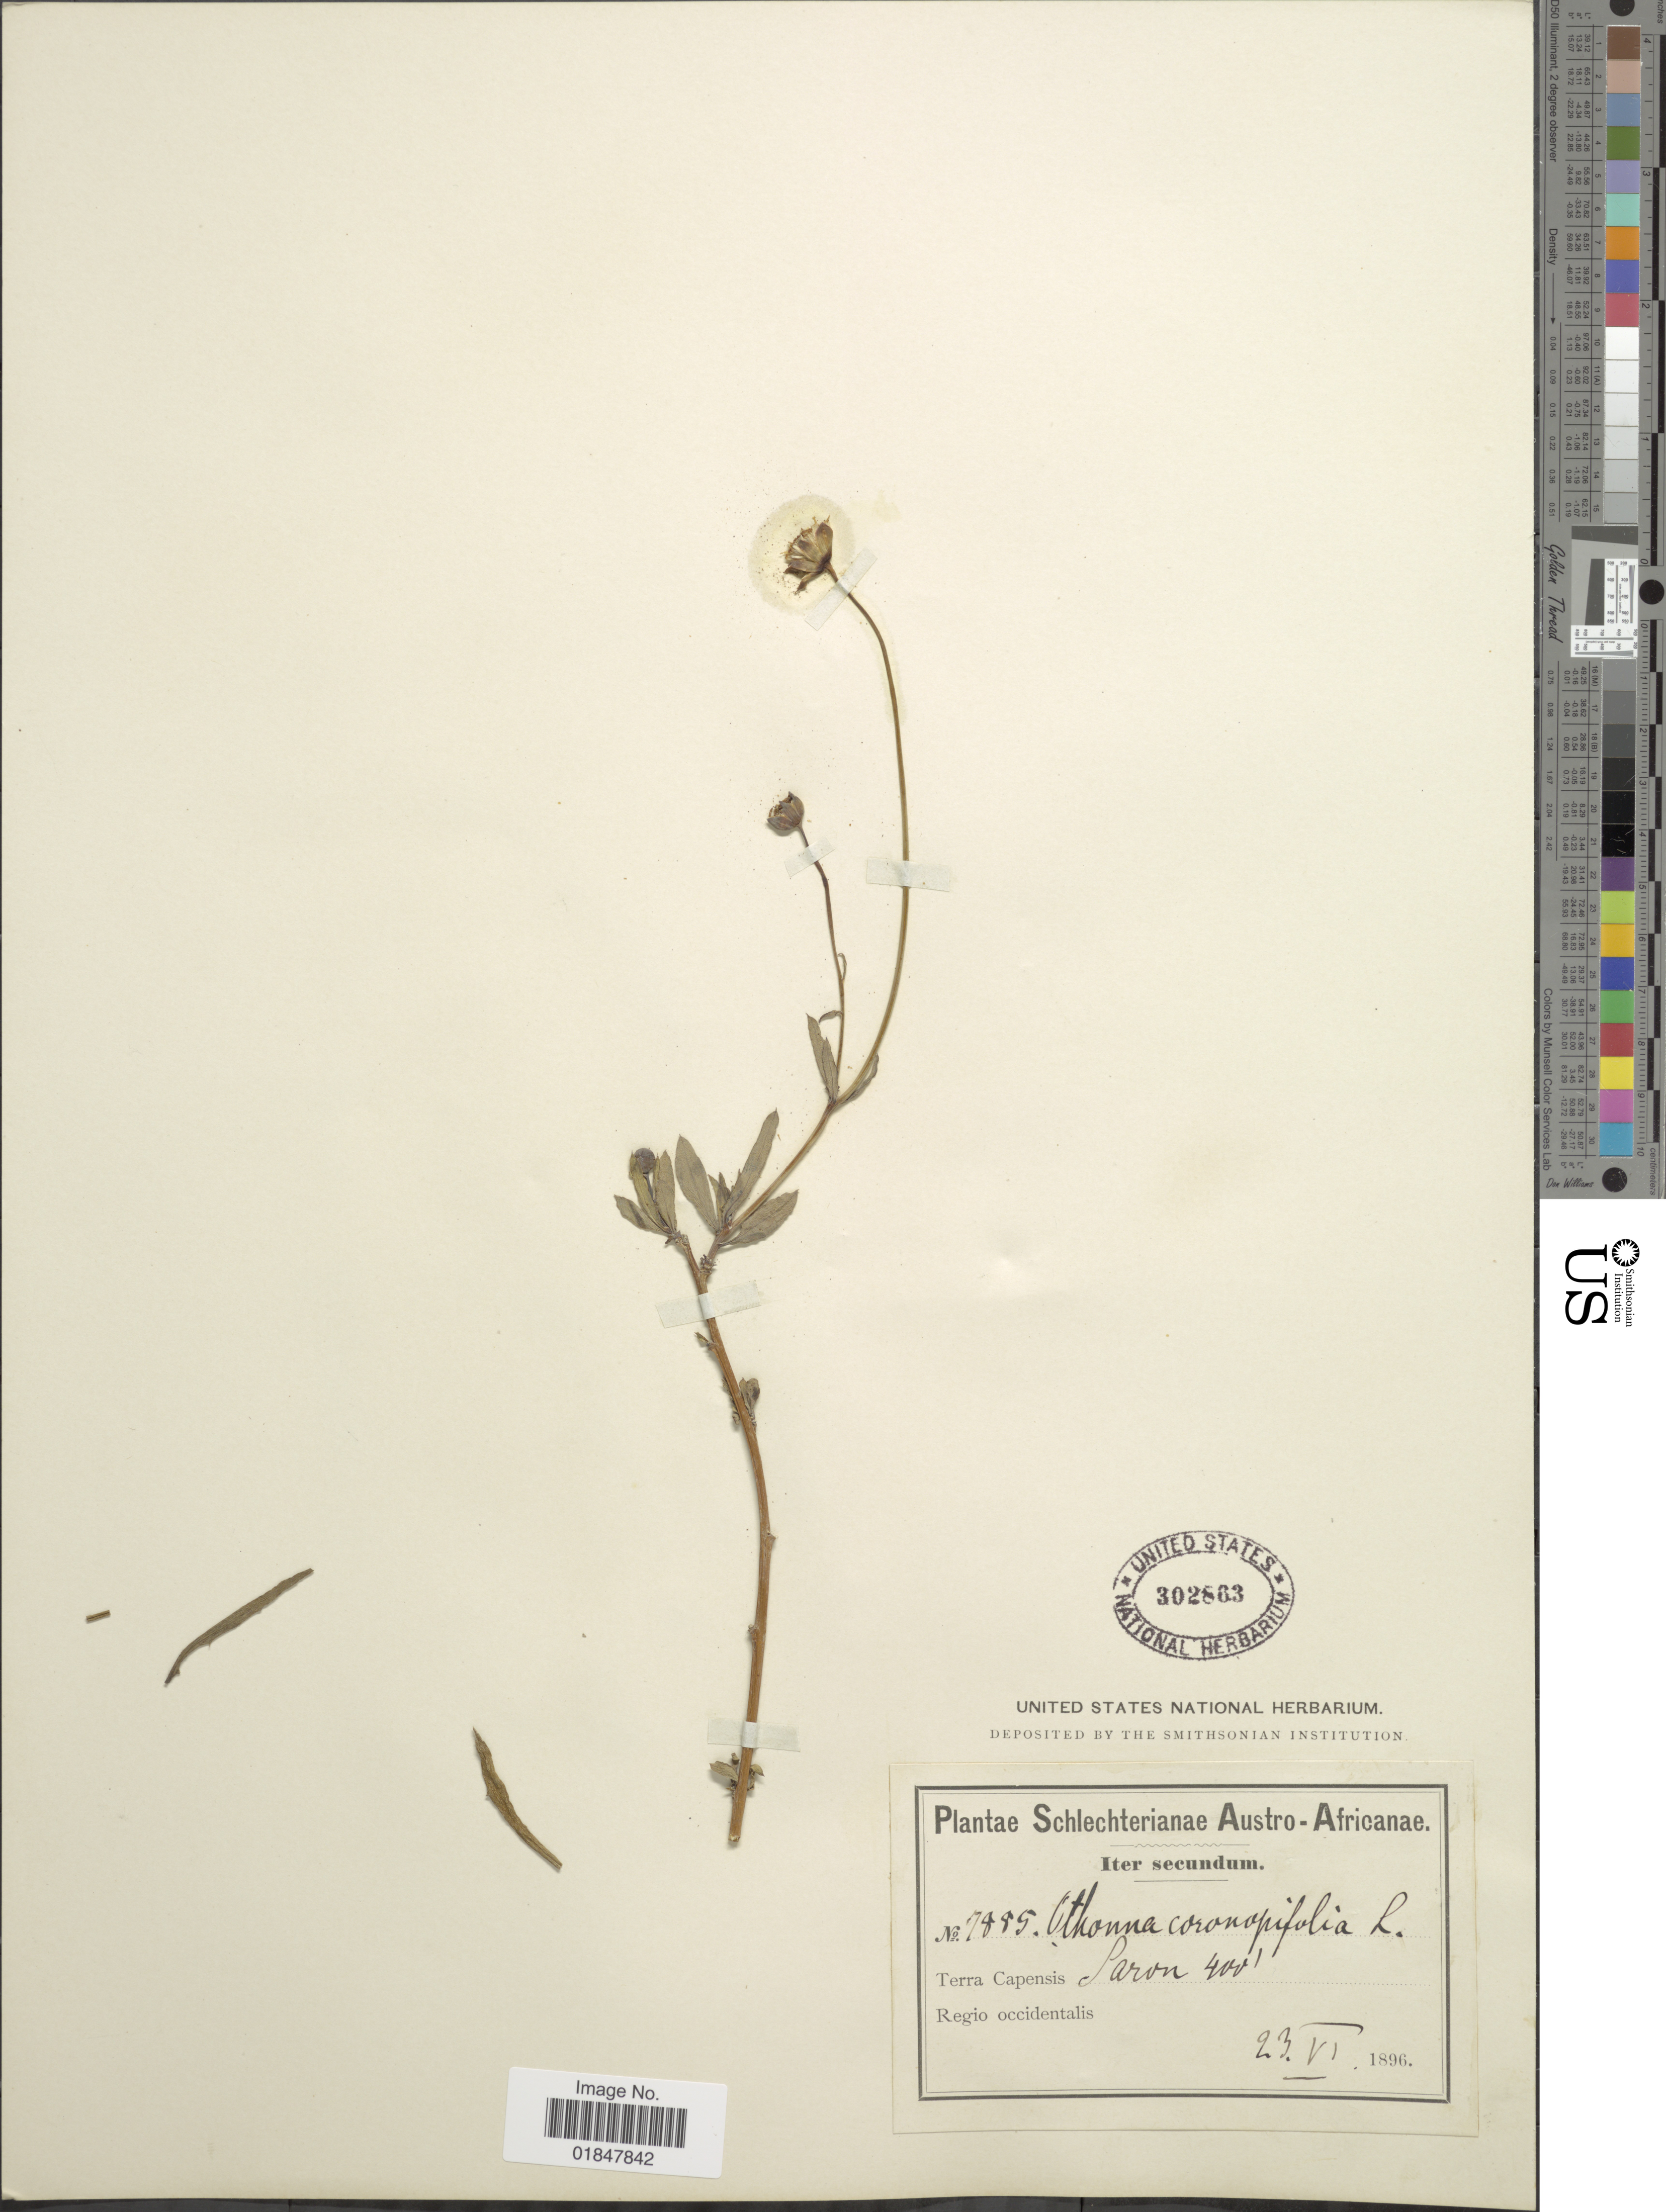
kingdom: Plantae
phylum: Tracheophyta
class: Magnoliopsida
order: Asterales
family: Asteraceae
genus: Othonna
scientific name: Othonna coronopifolia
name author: L.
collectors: Schlechter, --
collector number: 7885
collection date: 1896-06-23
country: South Africa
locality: Austro-Africanae, Terra Capensis, Paron, Regio occidentalis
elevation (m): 122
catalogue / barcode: US 302863